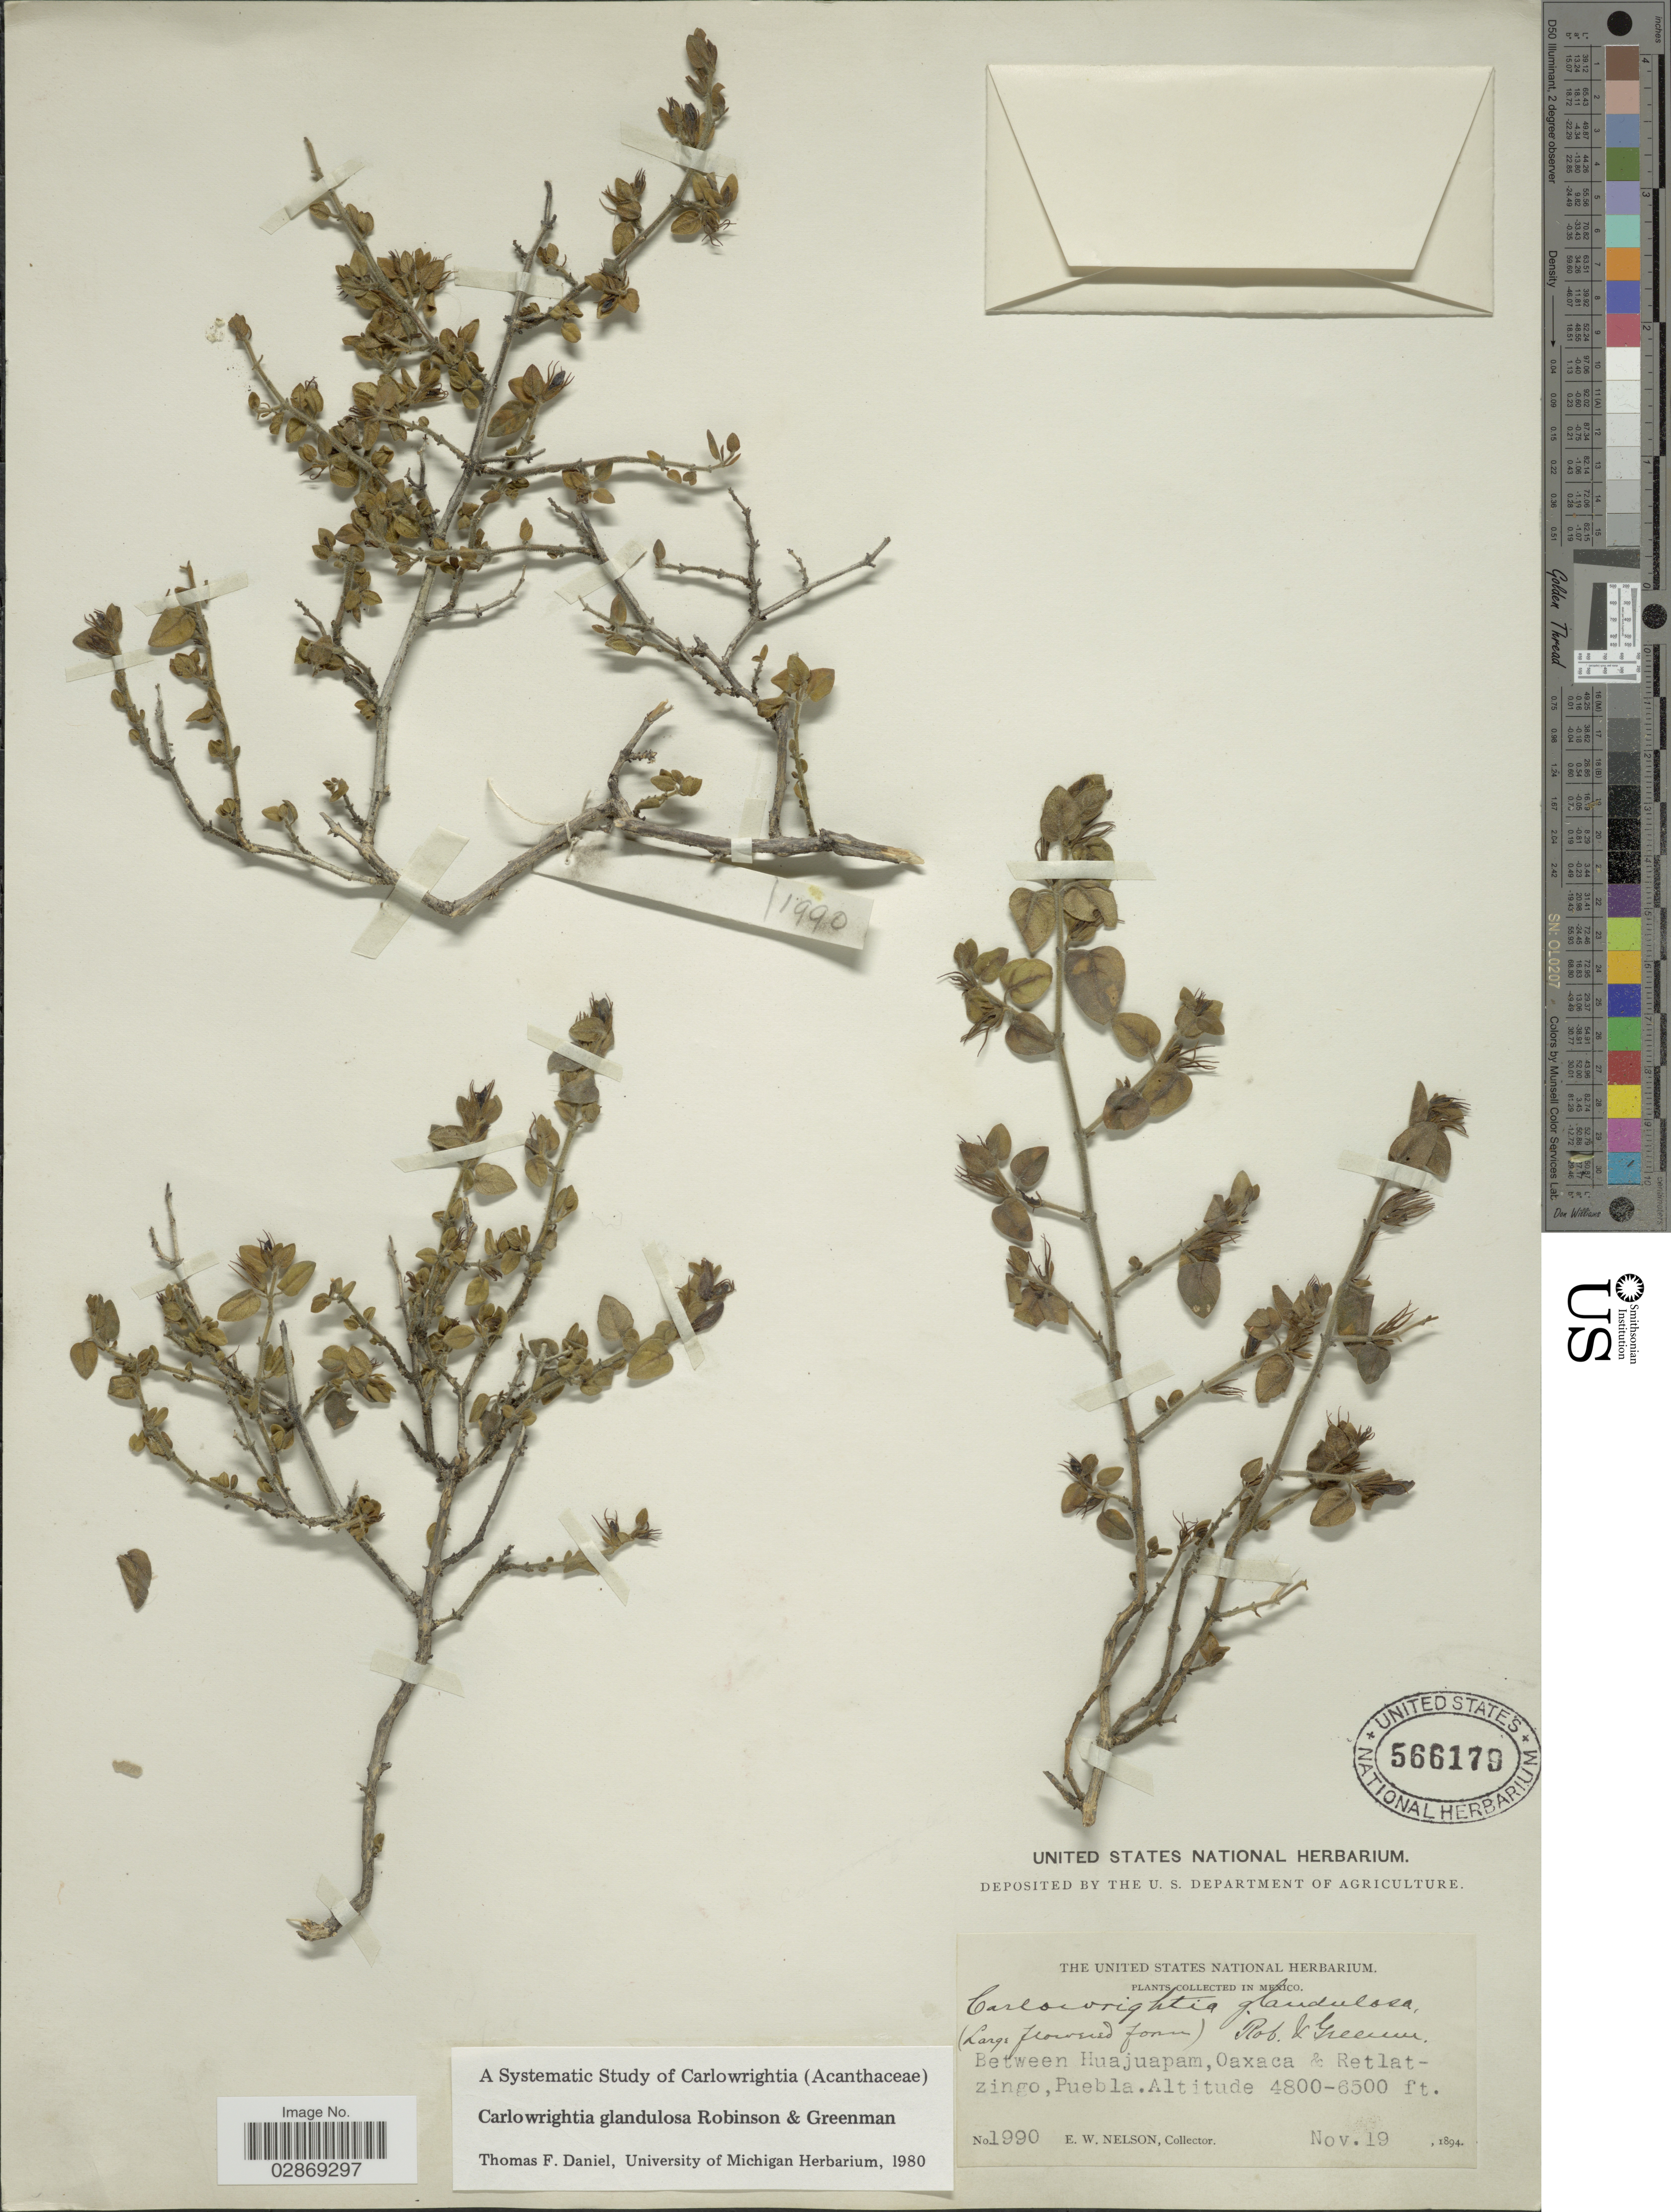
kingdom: Plantae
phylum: Tracheophyta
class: Magnoliopsida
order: Lamiales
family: Acanthaceae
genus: Carlowrightia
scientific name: Carlowrightia neesiana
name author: (Schauer ex Nees) T.F. Daniel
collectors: E. W. Nelson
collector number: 1990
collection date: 1894-11-19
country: Mexico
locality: Between Huajuapam, Oaxaca & Retlatzingo, Puebla.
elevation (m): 1463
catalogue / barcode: US 566179